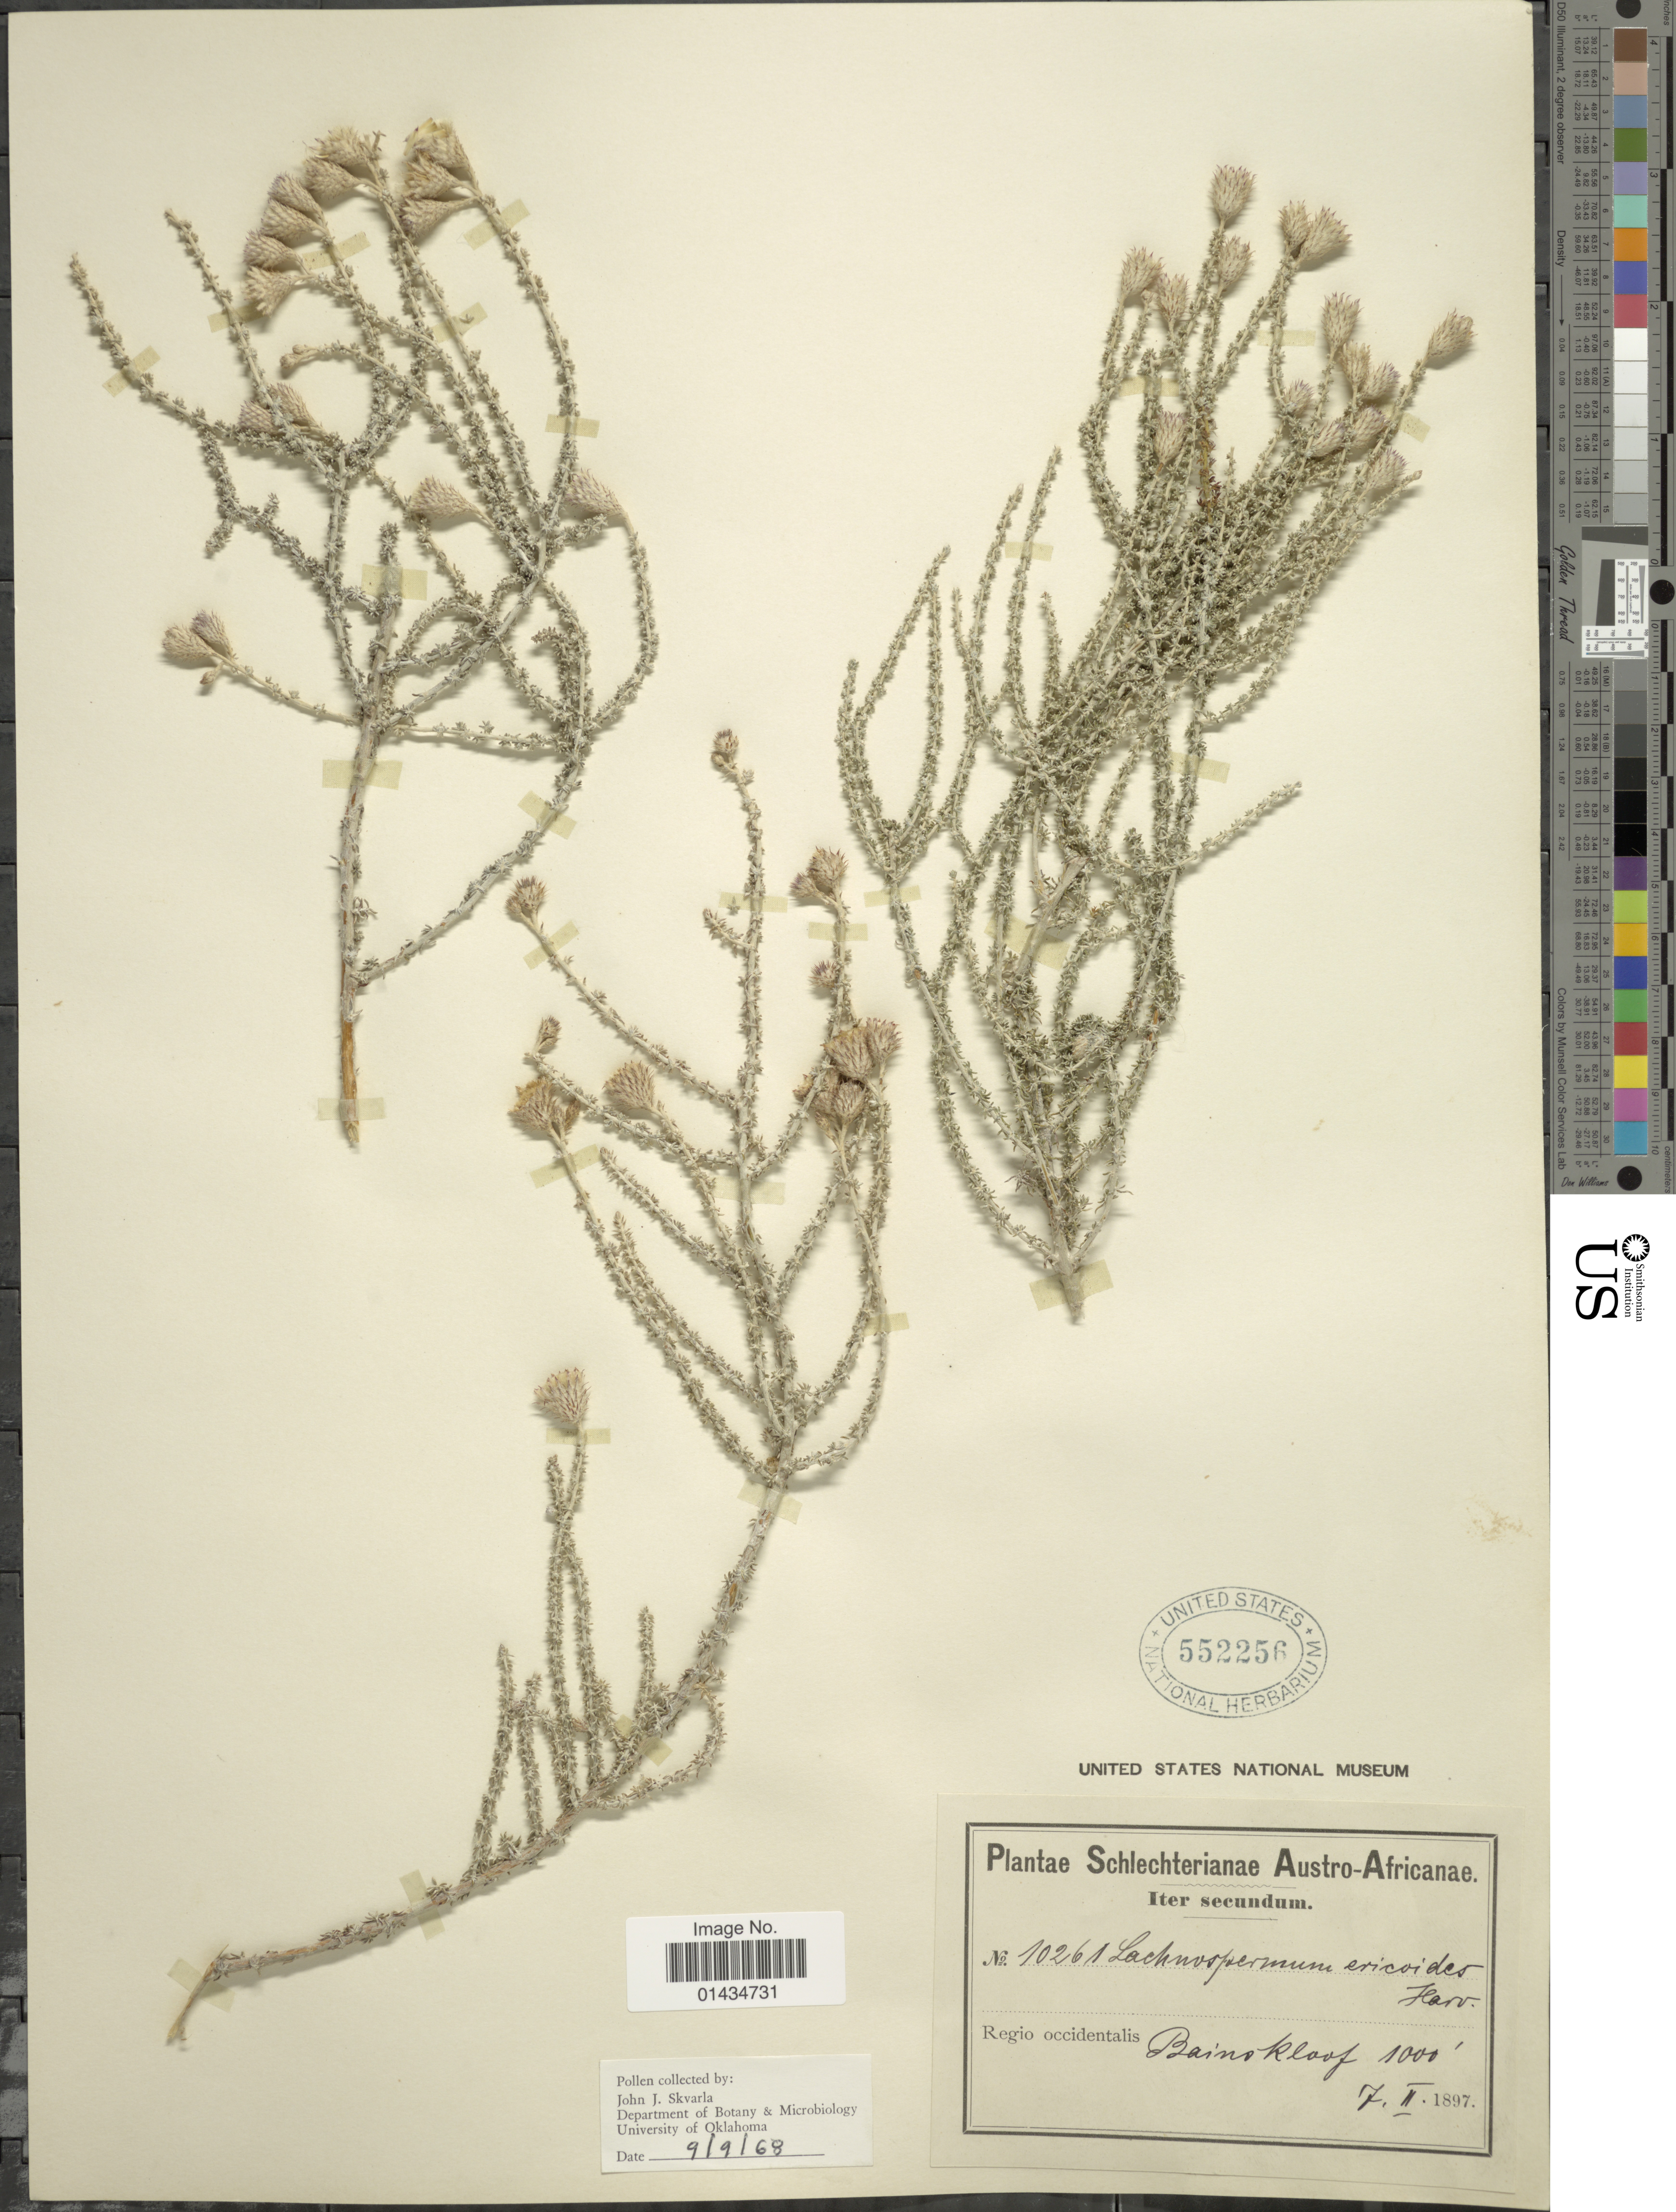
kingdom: Plantae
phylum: Tracheophyta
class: Magnoliopsida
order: Asterales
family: Asteraceae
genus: Lachnospermum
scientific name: Lachnospermum ericifolium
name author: (L. f.) Pillans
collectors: Schlechter, --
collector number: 10261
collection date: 1897-02-07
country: South Africa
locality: Austro-Africanae, regio occidentalis Bains Kloof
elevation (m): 305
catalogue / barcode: US 552256